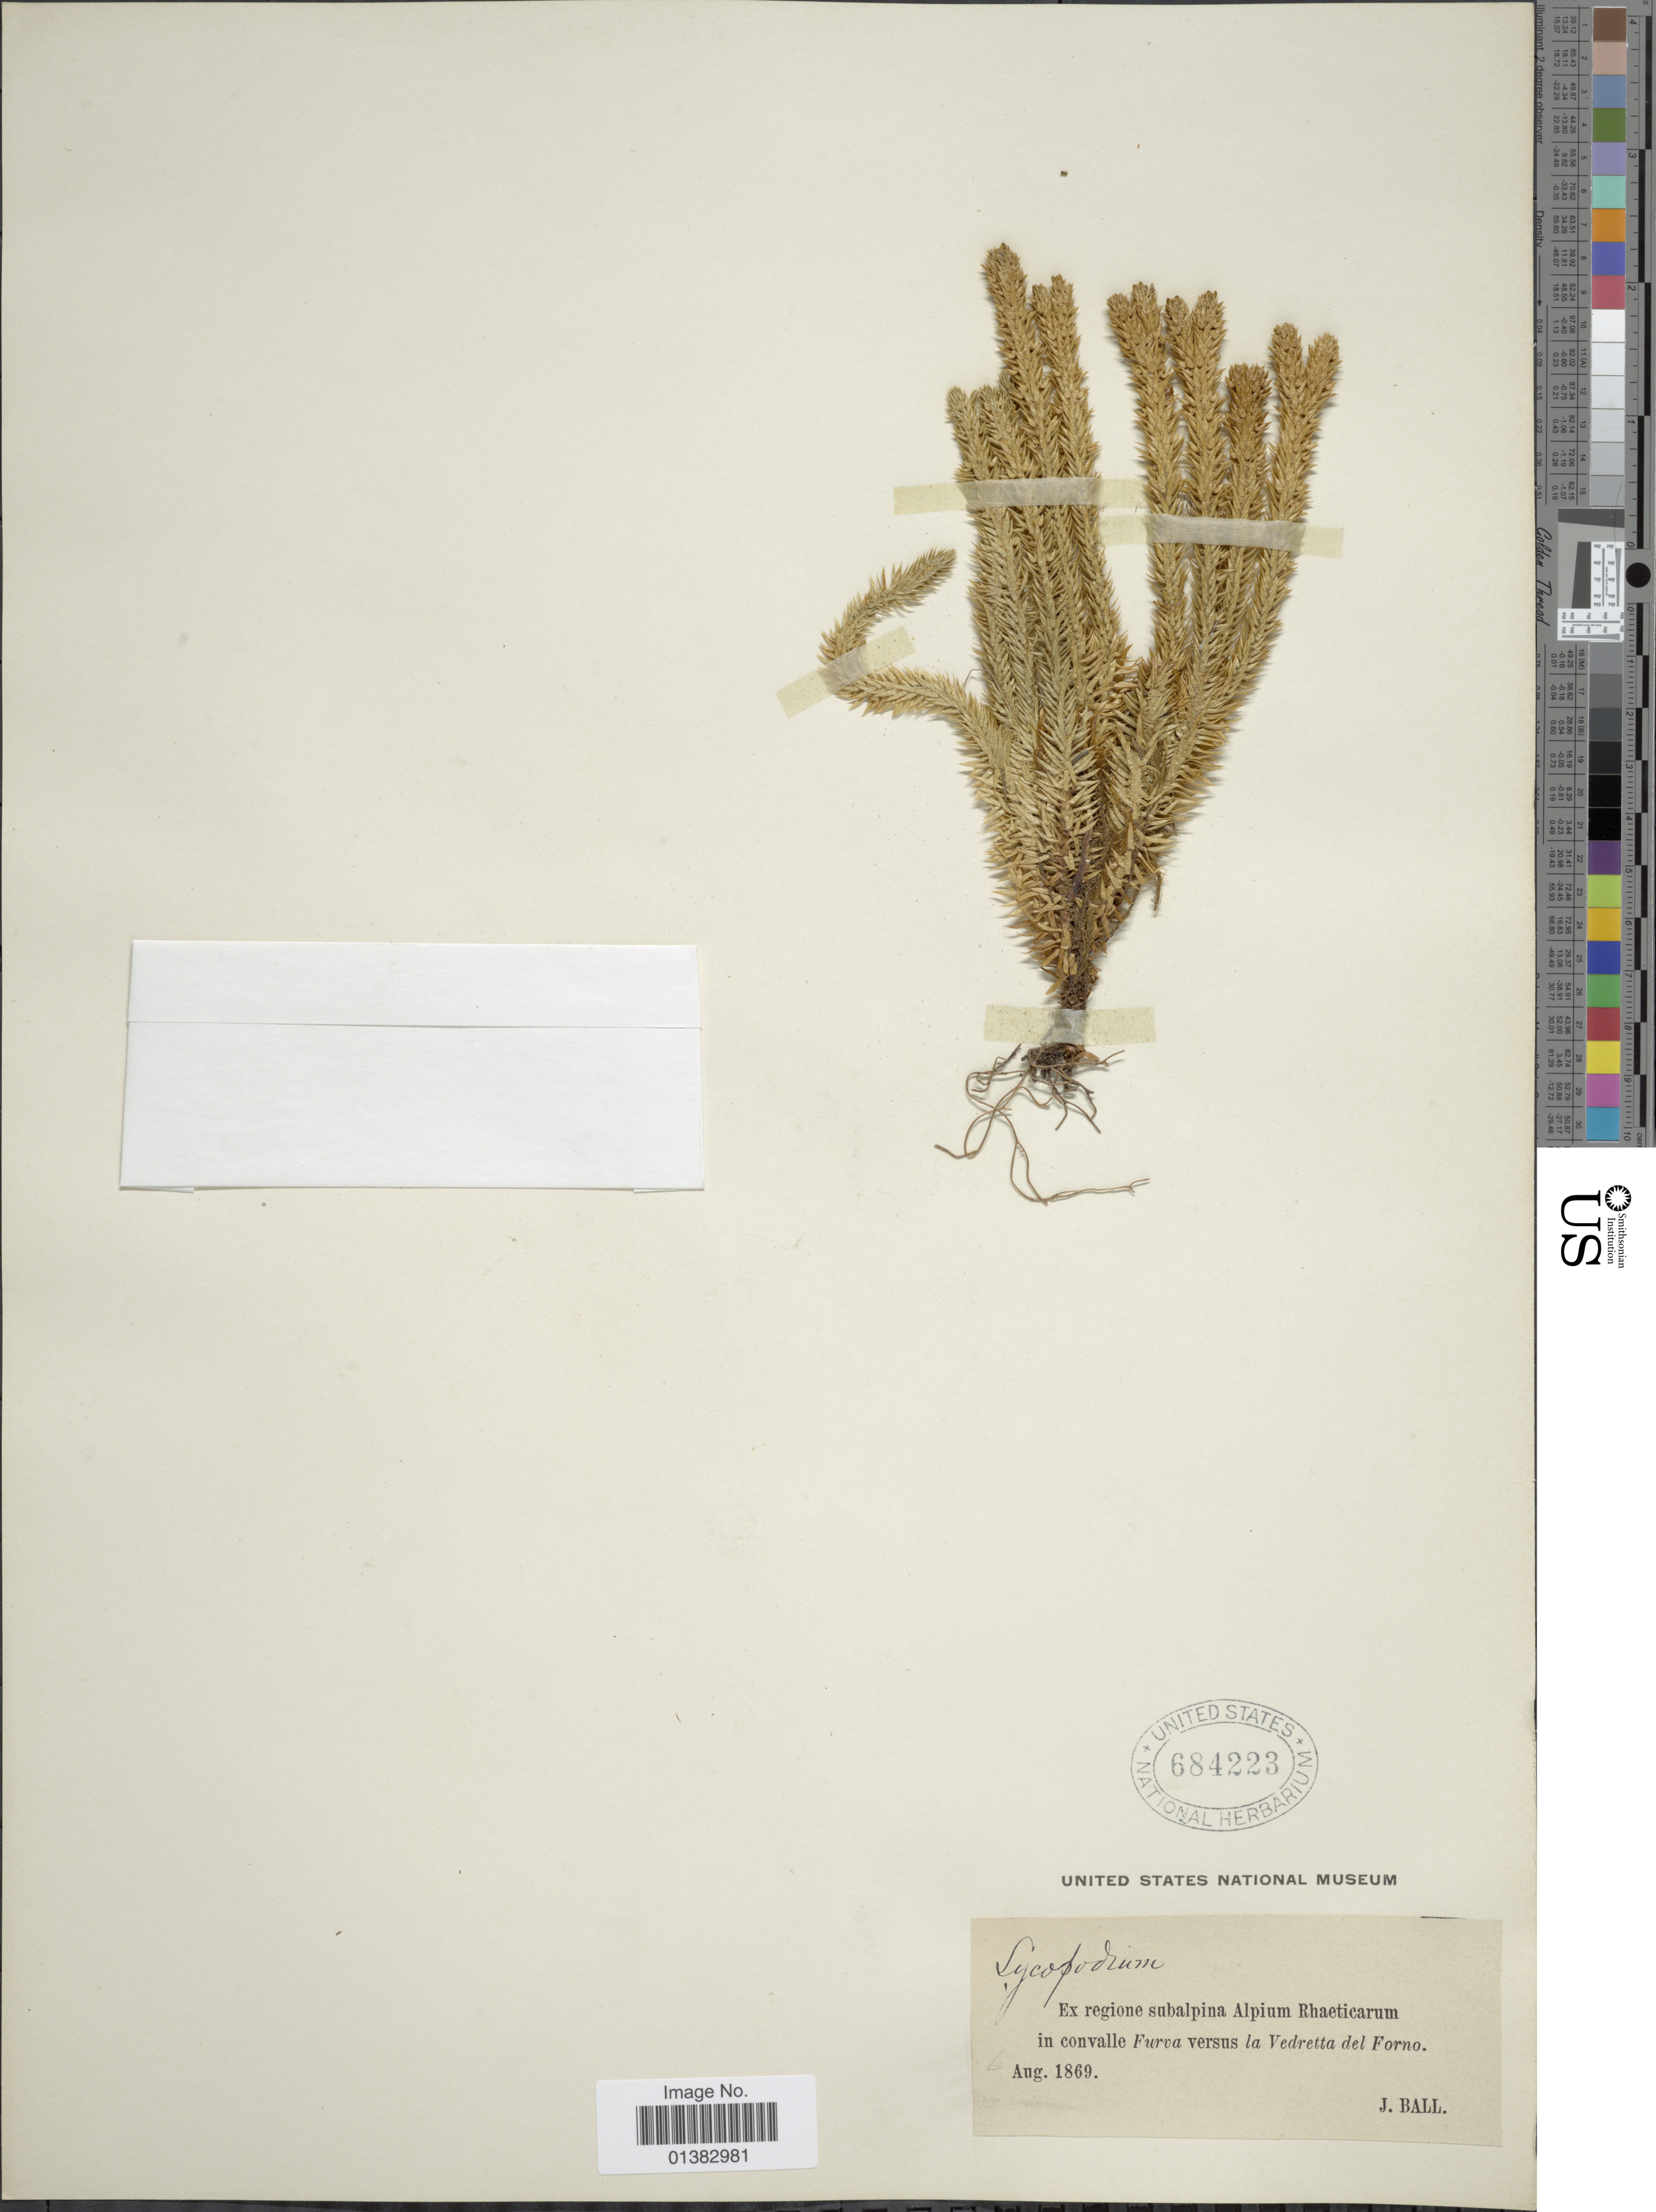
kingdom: Plantae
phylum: Tracheophyta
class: Lycopodiopsida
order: Lycopodiales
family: Lycopodiaceae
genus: Huperzia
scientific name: Huperzia selago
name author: (L.) Bernh. ex Schrank & Mart.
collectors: J. Ball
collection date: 1869-08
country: Italy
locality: In convalle Furva versus La Vedretta del Forno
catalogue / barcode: US 684223